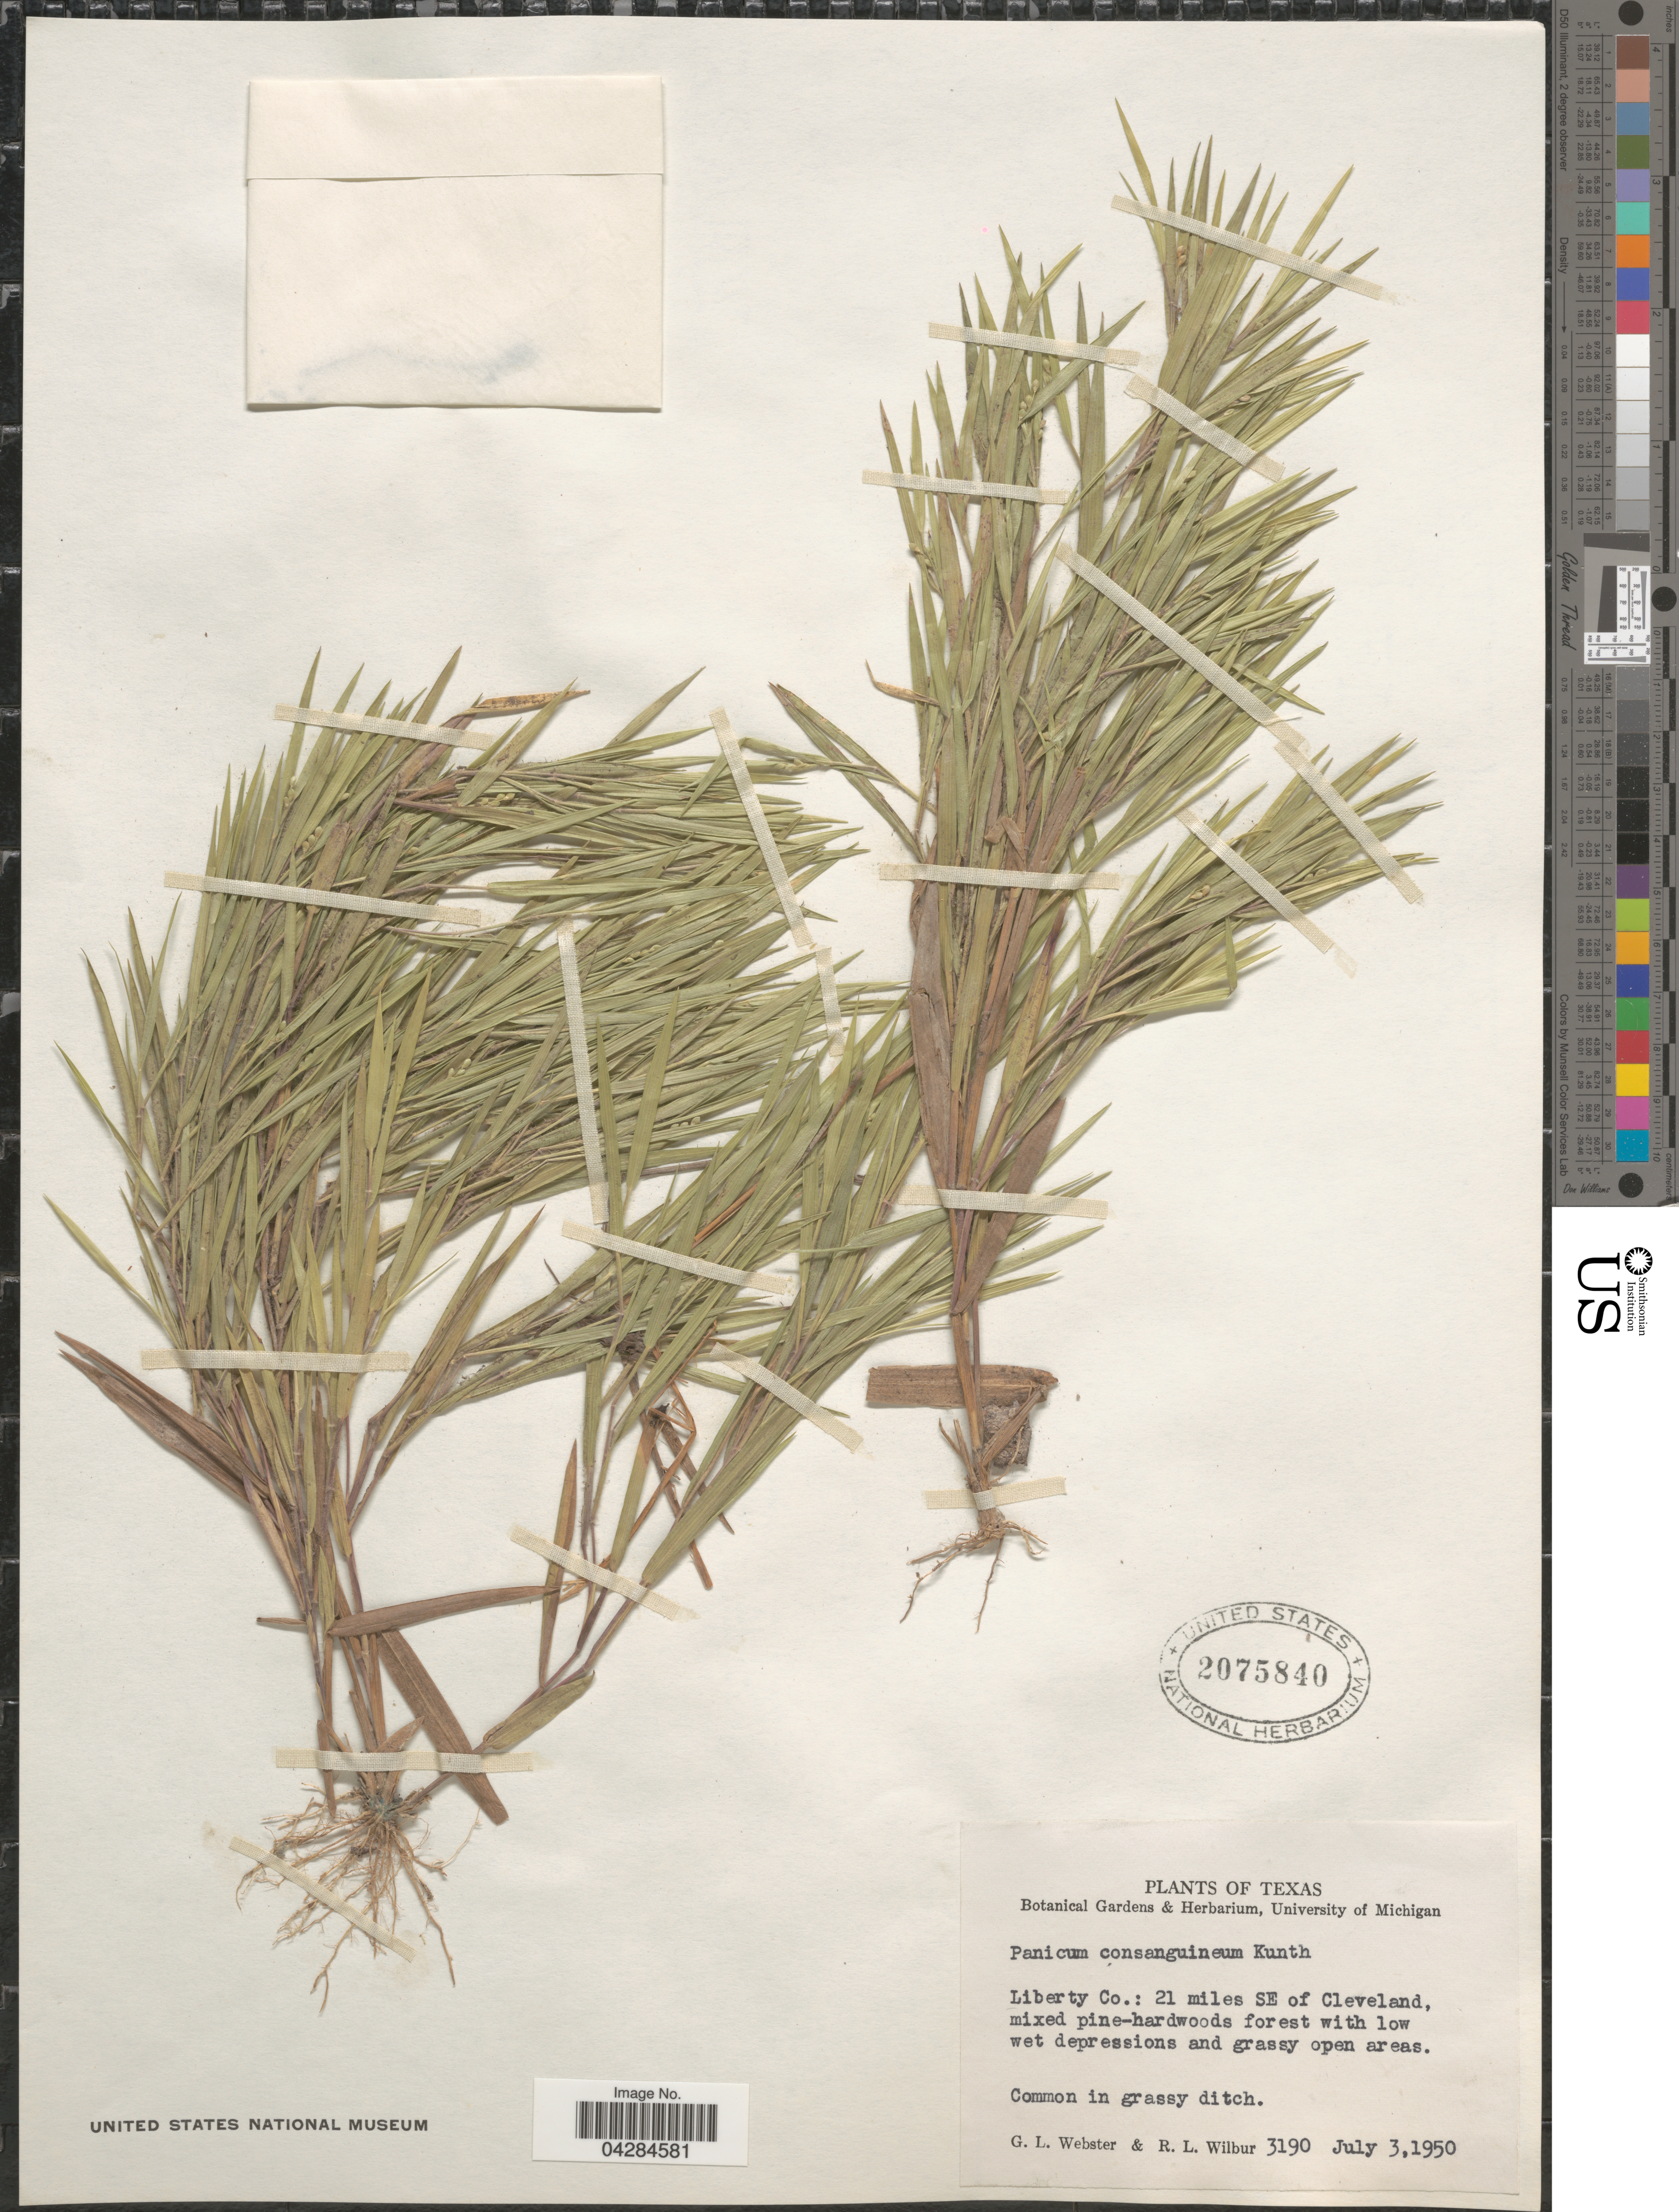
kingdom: Plantae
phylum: Tracheophyta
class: Liliopsida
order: Poales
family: Poaceae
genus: Dichanthelium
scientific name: Dichanthelium ovale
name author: (Elliott) Gould & C.A. Clark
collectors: G. L. Webster & R. L. Wilbur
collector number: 3190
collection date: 1950-07-03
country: United States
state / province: Texas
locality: Liberty Co.: 21 miles SE of Cleveland.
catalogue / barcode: US 2075840